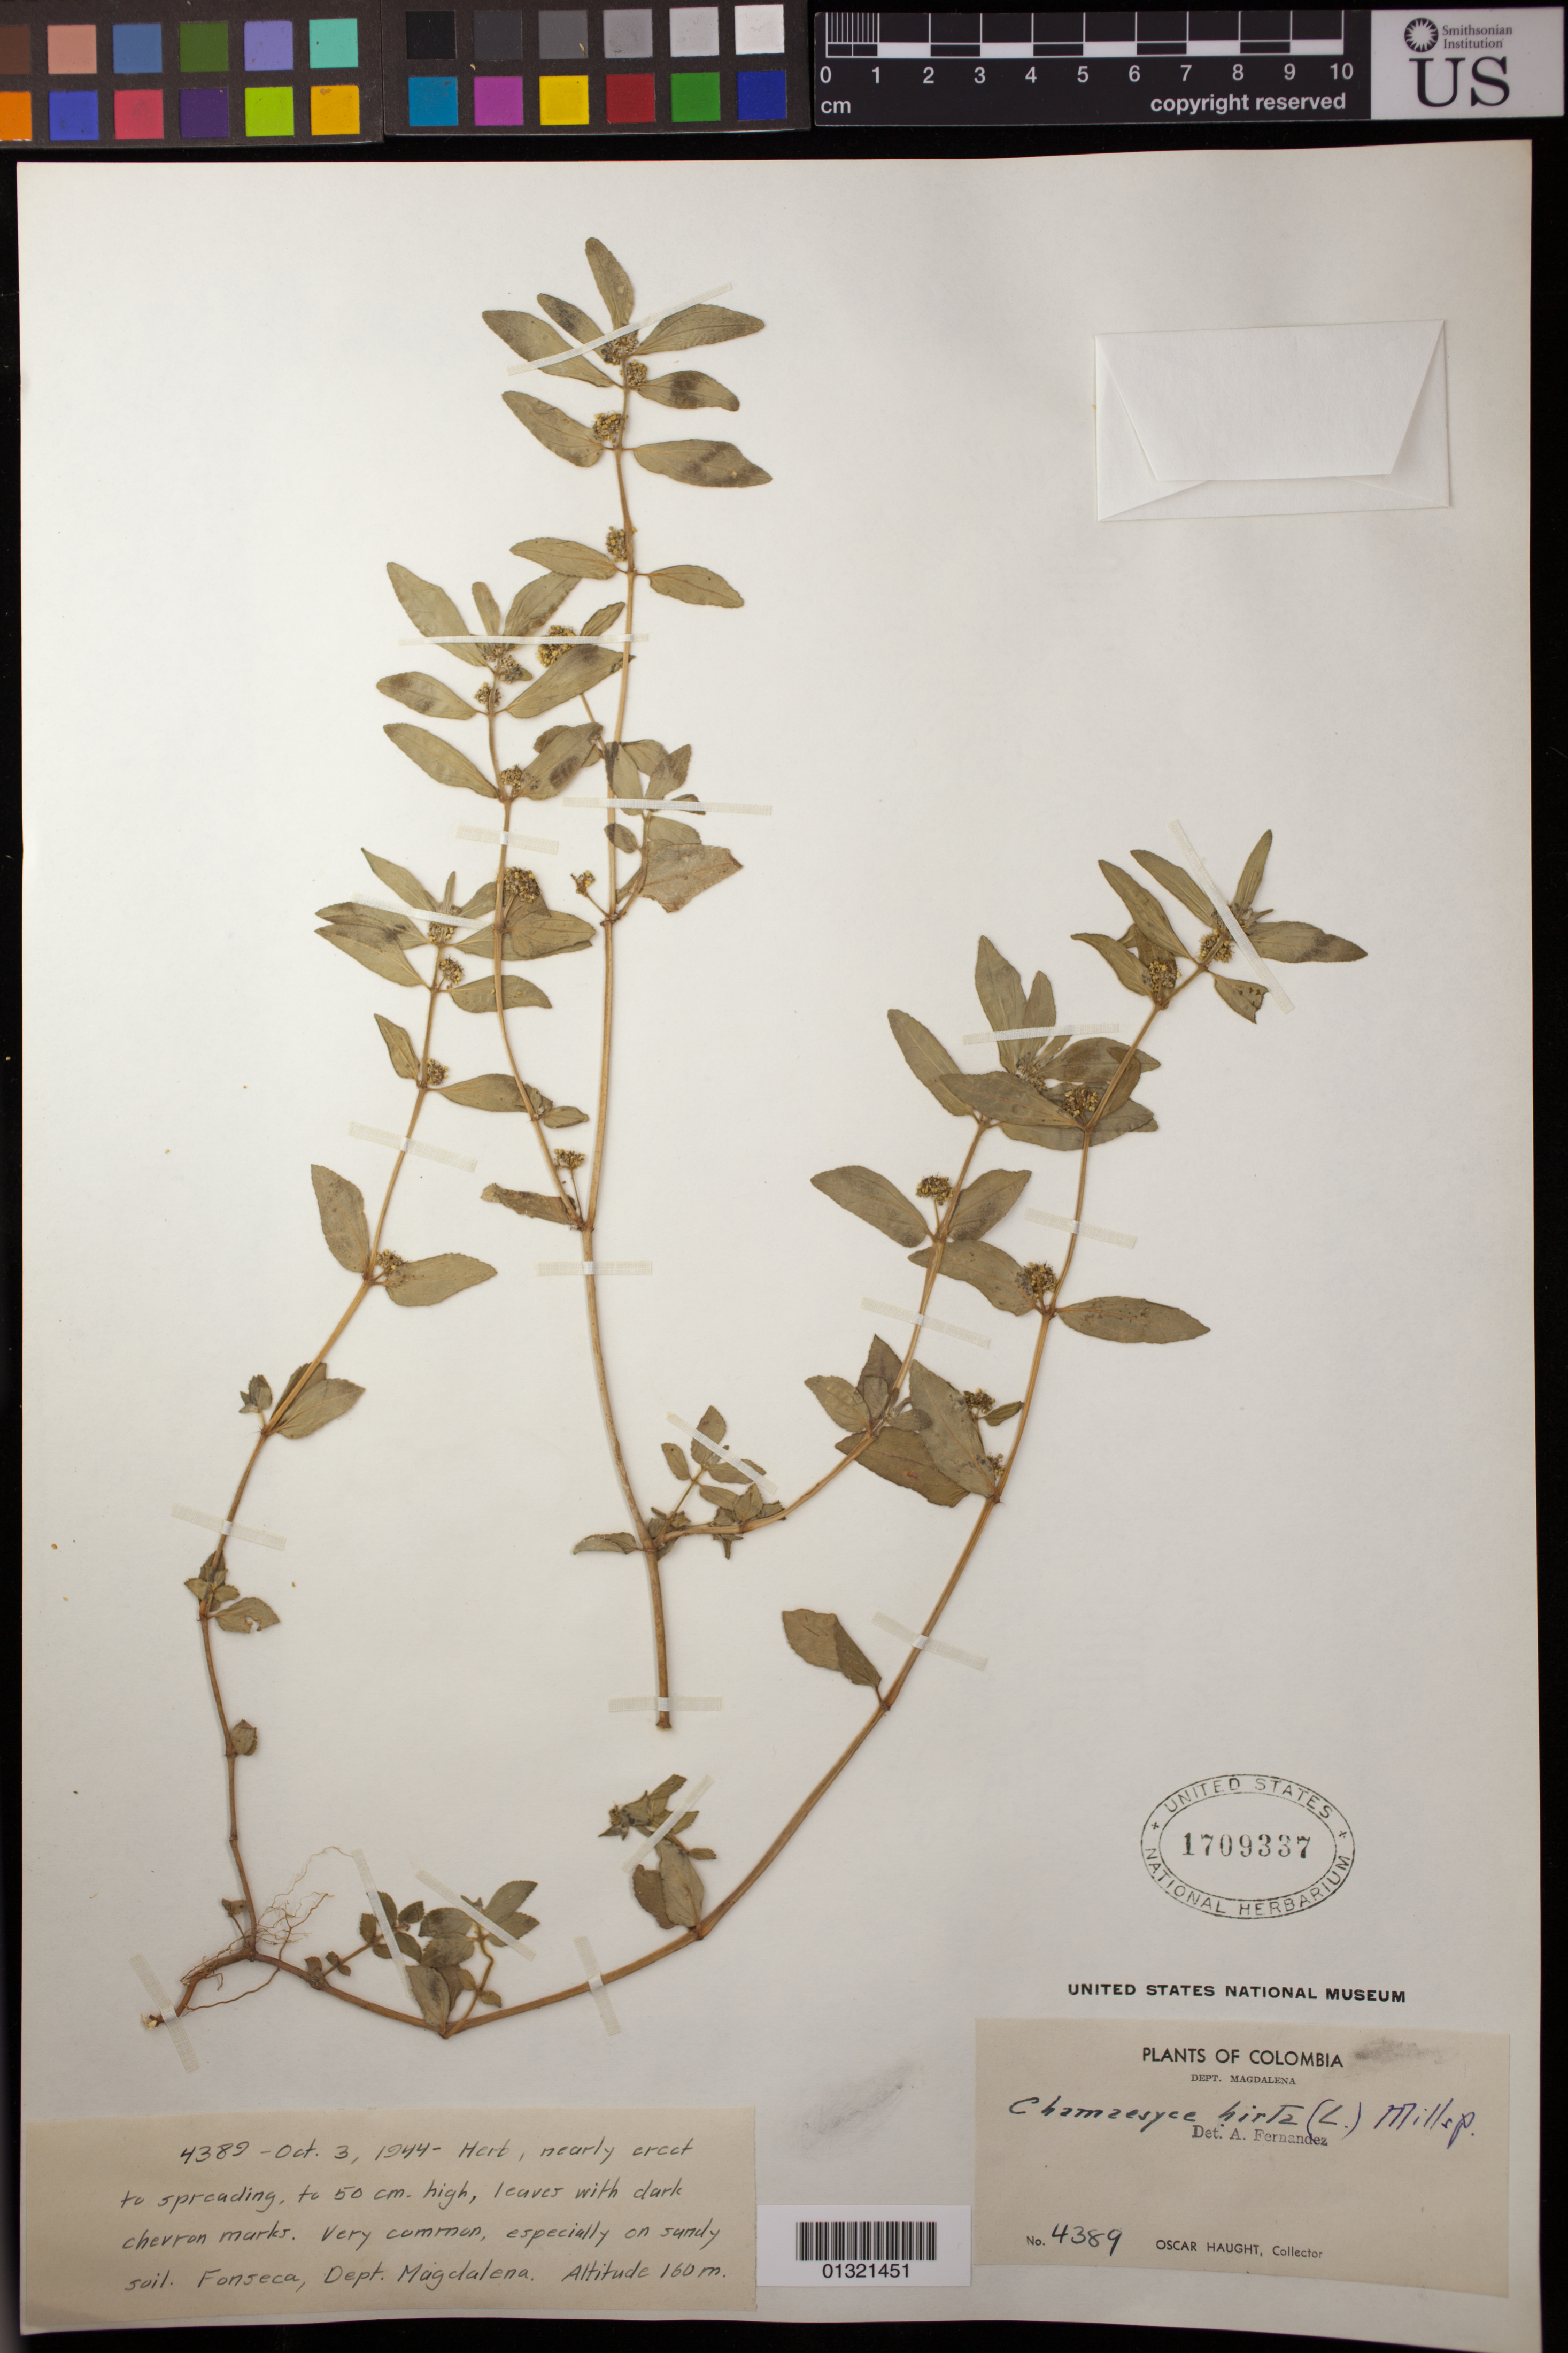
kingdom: Plantae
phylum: Tracheophyta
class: Magnoliopsida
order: Malpighiales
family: Euphorbiaceae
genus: Euphorbia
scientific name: Euphorbia hirta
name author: L.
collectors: O. Haught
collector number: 4389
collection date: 1944-10-03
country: Colombia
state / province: La Guajira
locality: Fonseca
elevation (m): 160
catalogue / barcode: US 1709337